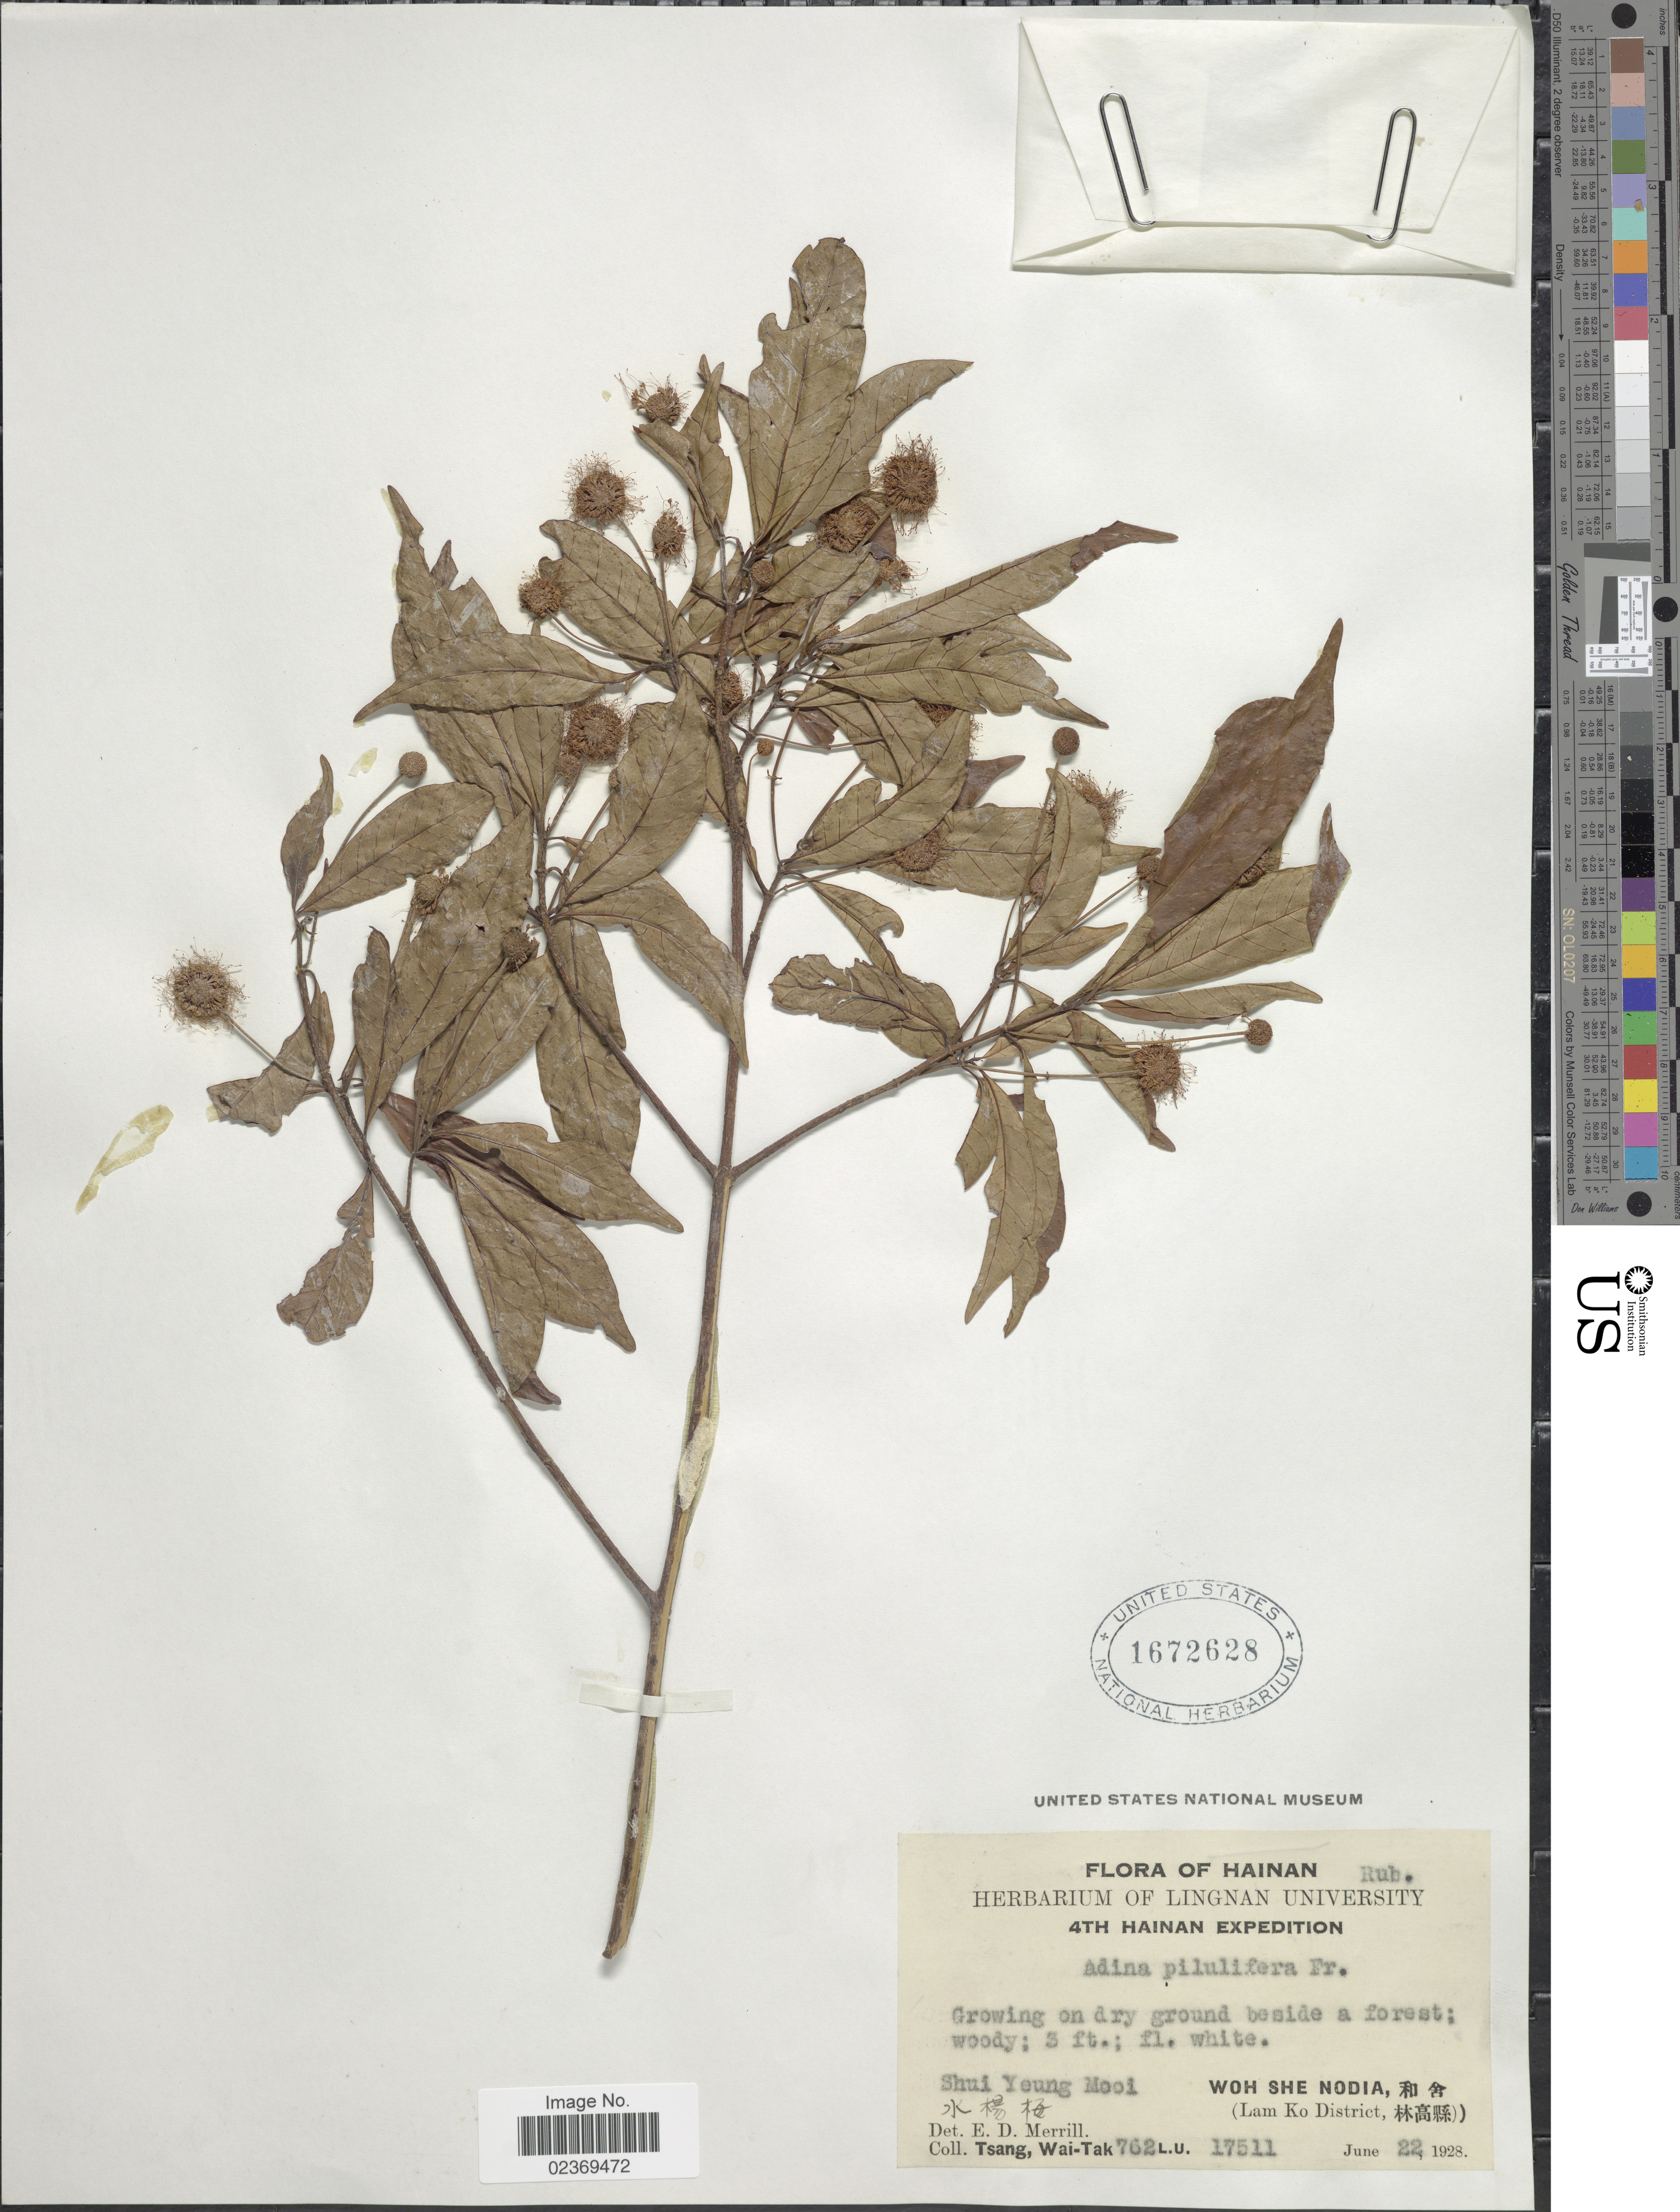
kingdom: Plantae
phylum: Tracheophyta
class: Magnoliopsida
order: Gentianales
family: Rubiaceae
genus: Adina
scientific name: Adina pilulifera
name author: (Lam.) Franch. & Drake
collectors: W. T. Tsang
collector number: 762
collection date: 1928-06-22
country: China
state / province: Hainan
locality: On dry ground beside a forest, Shui Yeung Mooi, Woh She Nodia (Lam Ko District).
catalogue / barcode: US 1672628